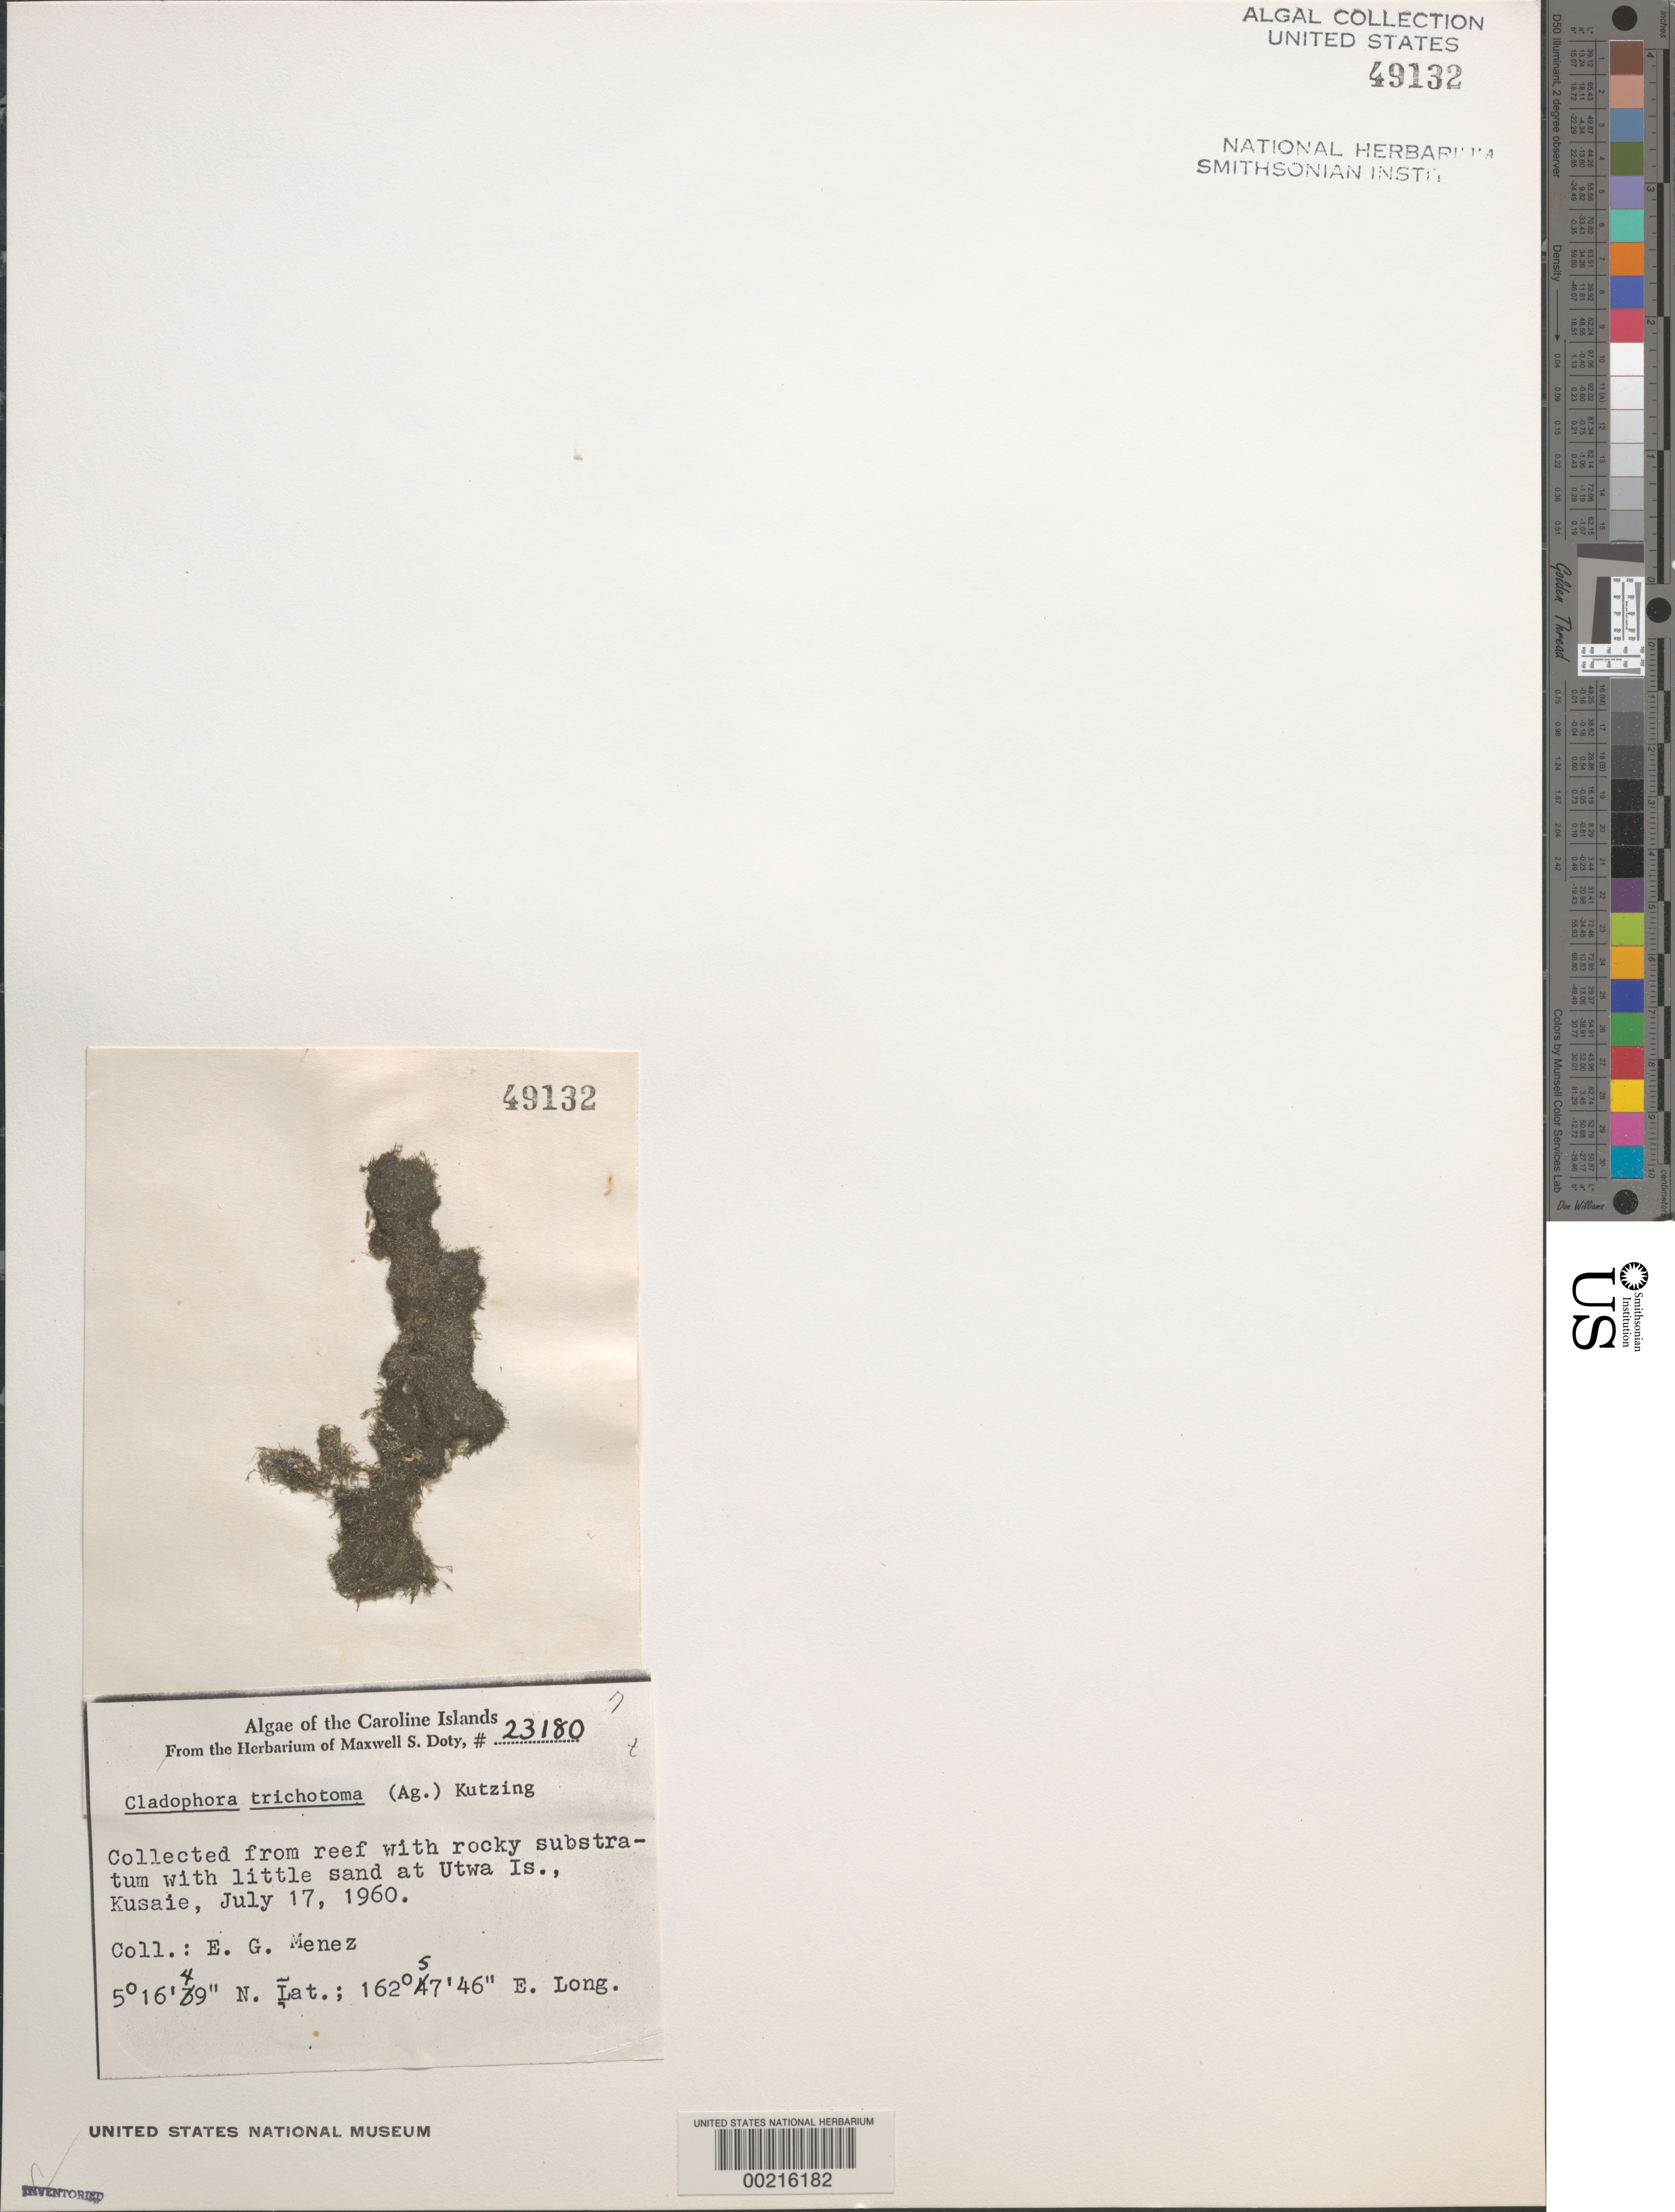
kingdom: Plantae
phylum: Chlorophyta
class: Ulvophyceae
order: Cladophorales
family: Cladophoraceae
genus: Cladophora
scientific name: Cladophora laetevirens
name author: (Dillwyn) Kütz.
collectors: Meñez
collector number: MSD 23180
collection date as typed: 17 Jul 1950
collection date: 1950-07-17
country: Micronesia, Federated States of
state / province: Kosrae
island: Utwa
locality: Utwa Island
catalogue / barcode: US 49132